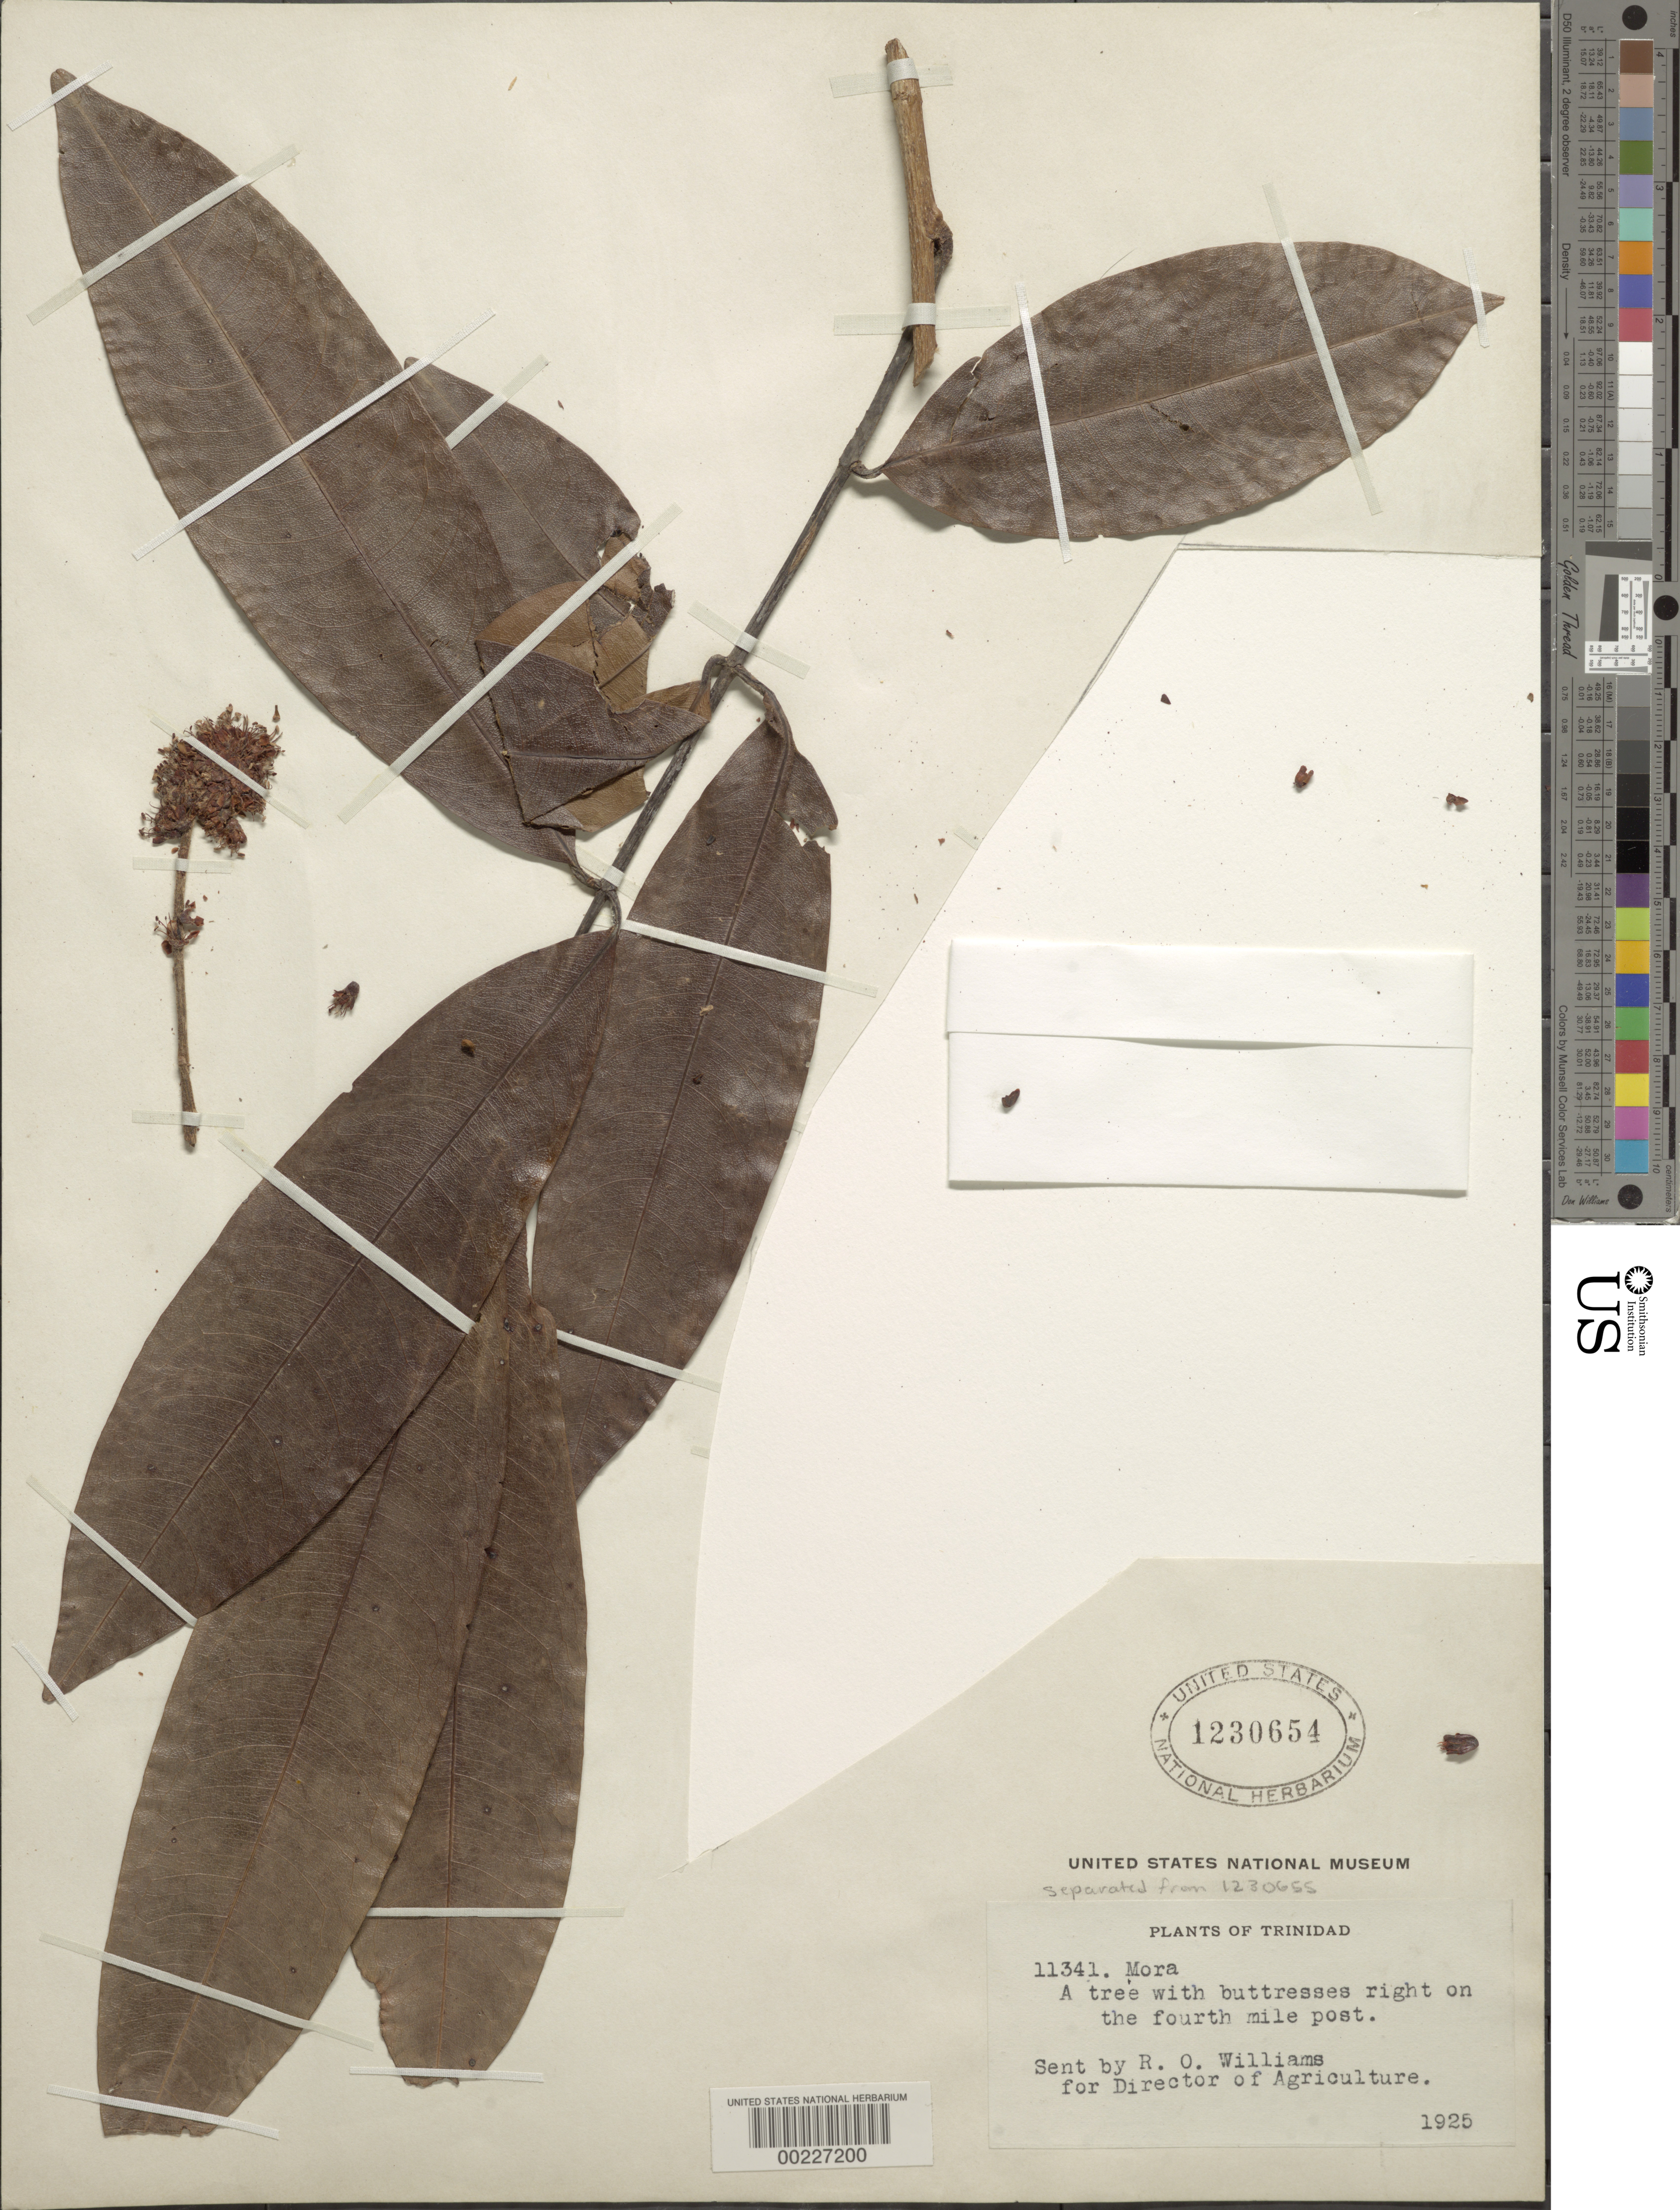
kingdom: Plantae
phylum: Tracheophyta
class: Magnoliopsida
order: Fabales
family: Fabaceae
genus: Mora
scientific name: Mora excelsa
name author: Benth.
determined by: Silva, G. S.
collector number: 11341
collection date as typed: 1925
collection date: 1925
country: Trinidad and Tobago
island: Trinidad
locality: Fourth mile post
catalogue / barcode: US 1230654